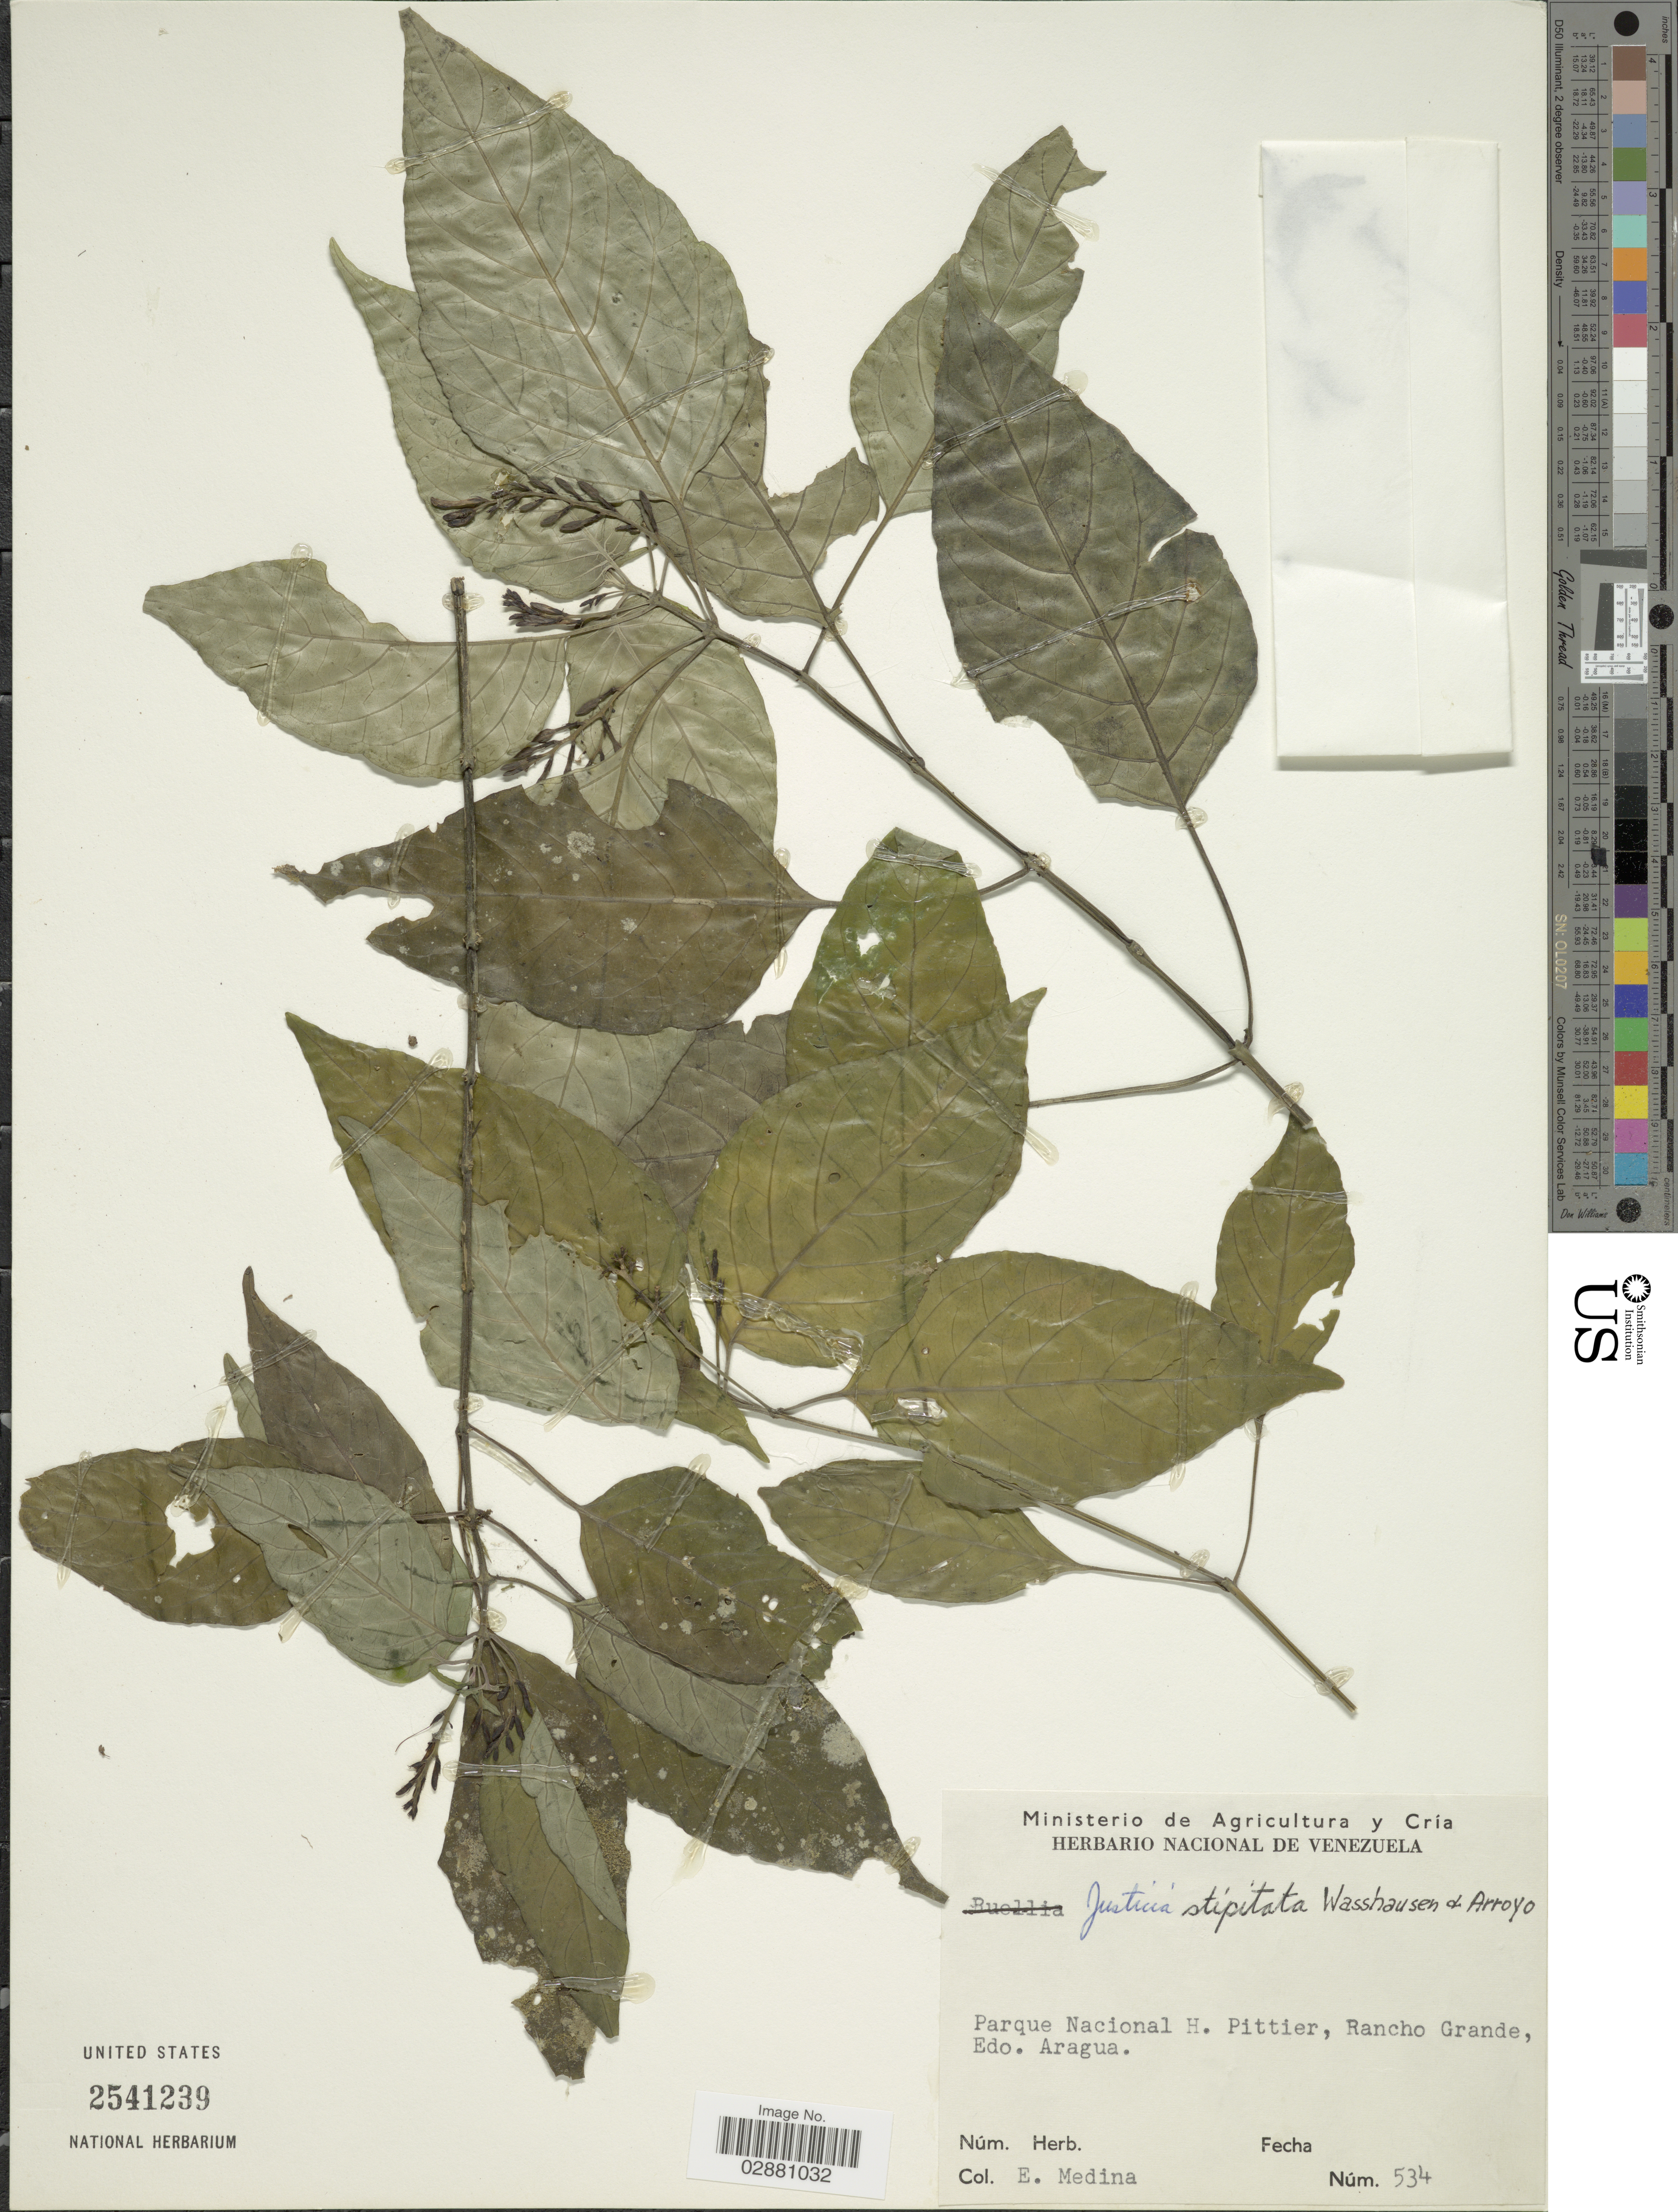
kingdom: Plantae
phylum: Tracheophyta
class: Magnoliopsida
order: Lamiales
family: Acanthaceae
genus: Justicia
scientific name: Justicia stipitata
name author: Wassh. & Arroyo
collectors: E. Medina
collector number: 534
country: Venezuela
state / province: Aragua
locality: Parque Nacional H. Pittier, Rancho Grande, Edo. Aragua.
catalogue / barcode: US 2541239